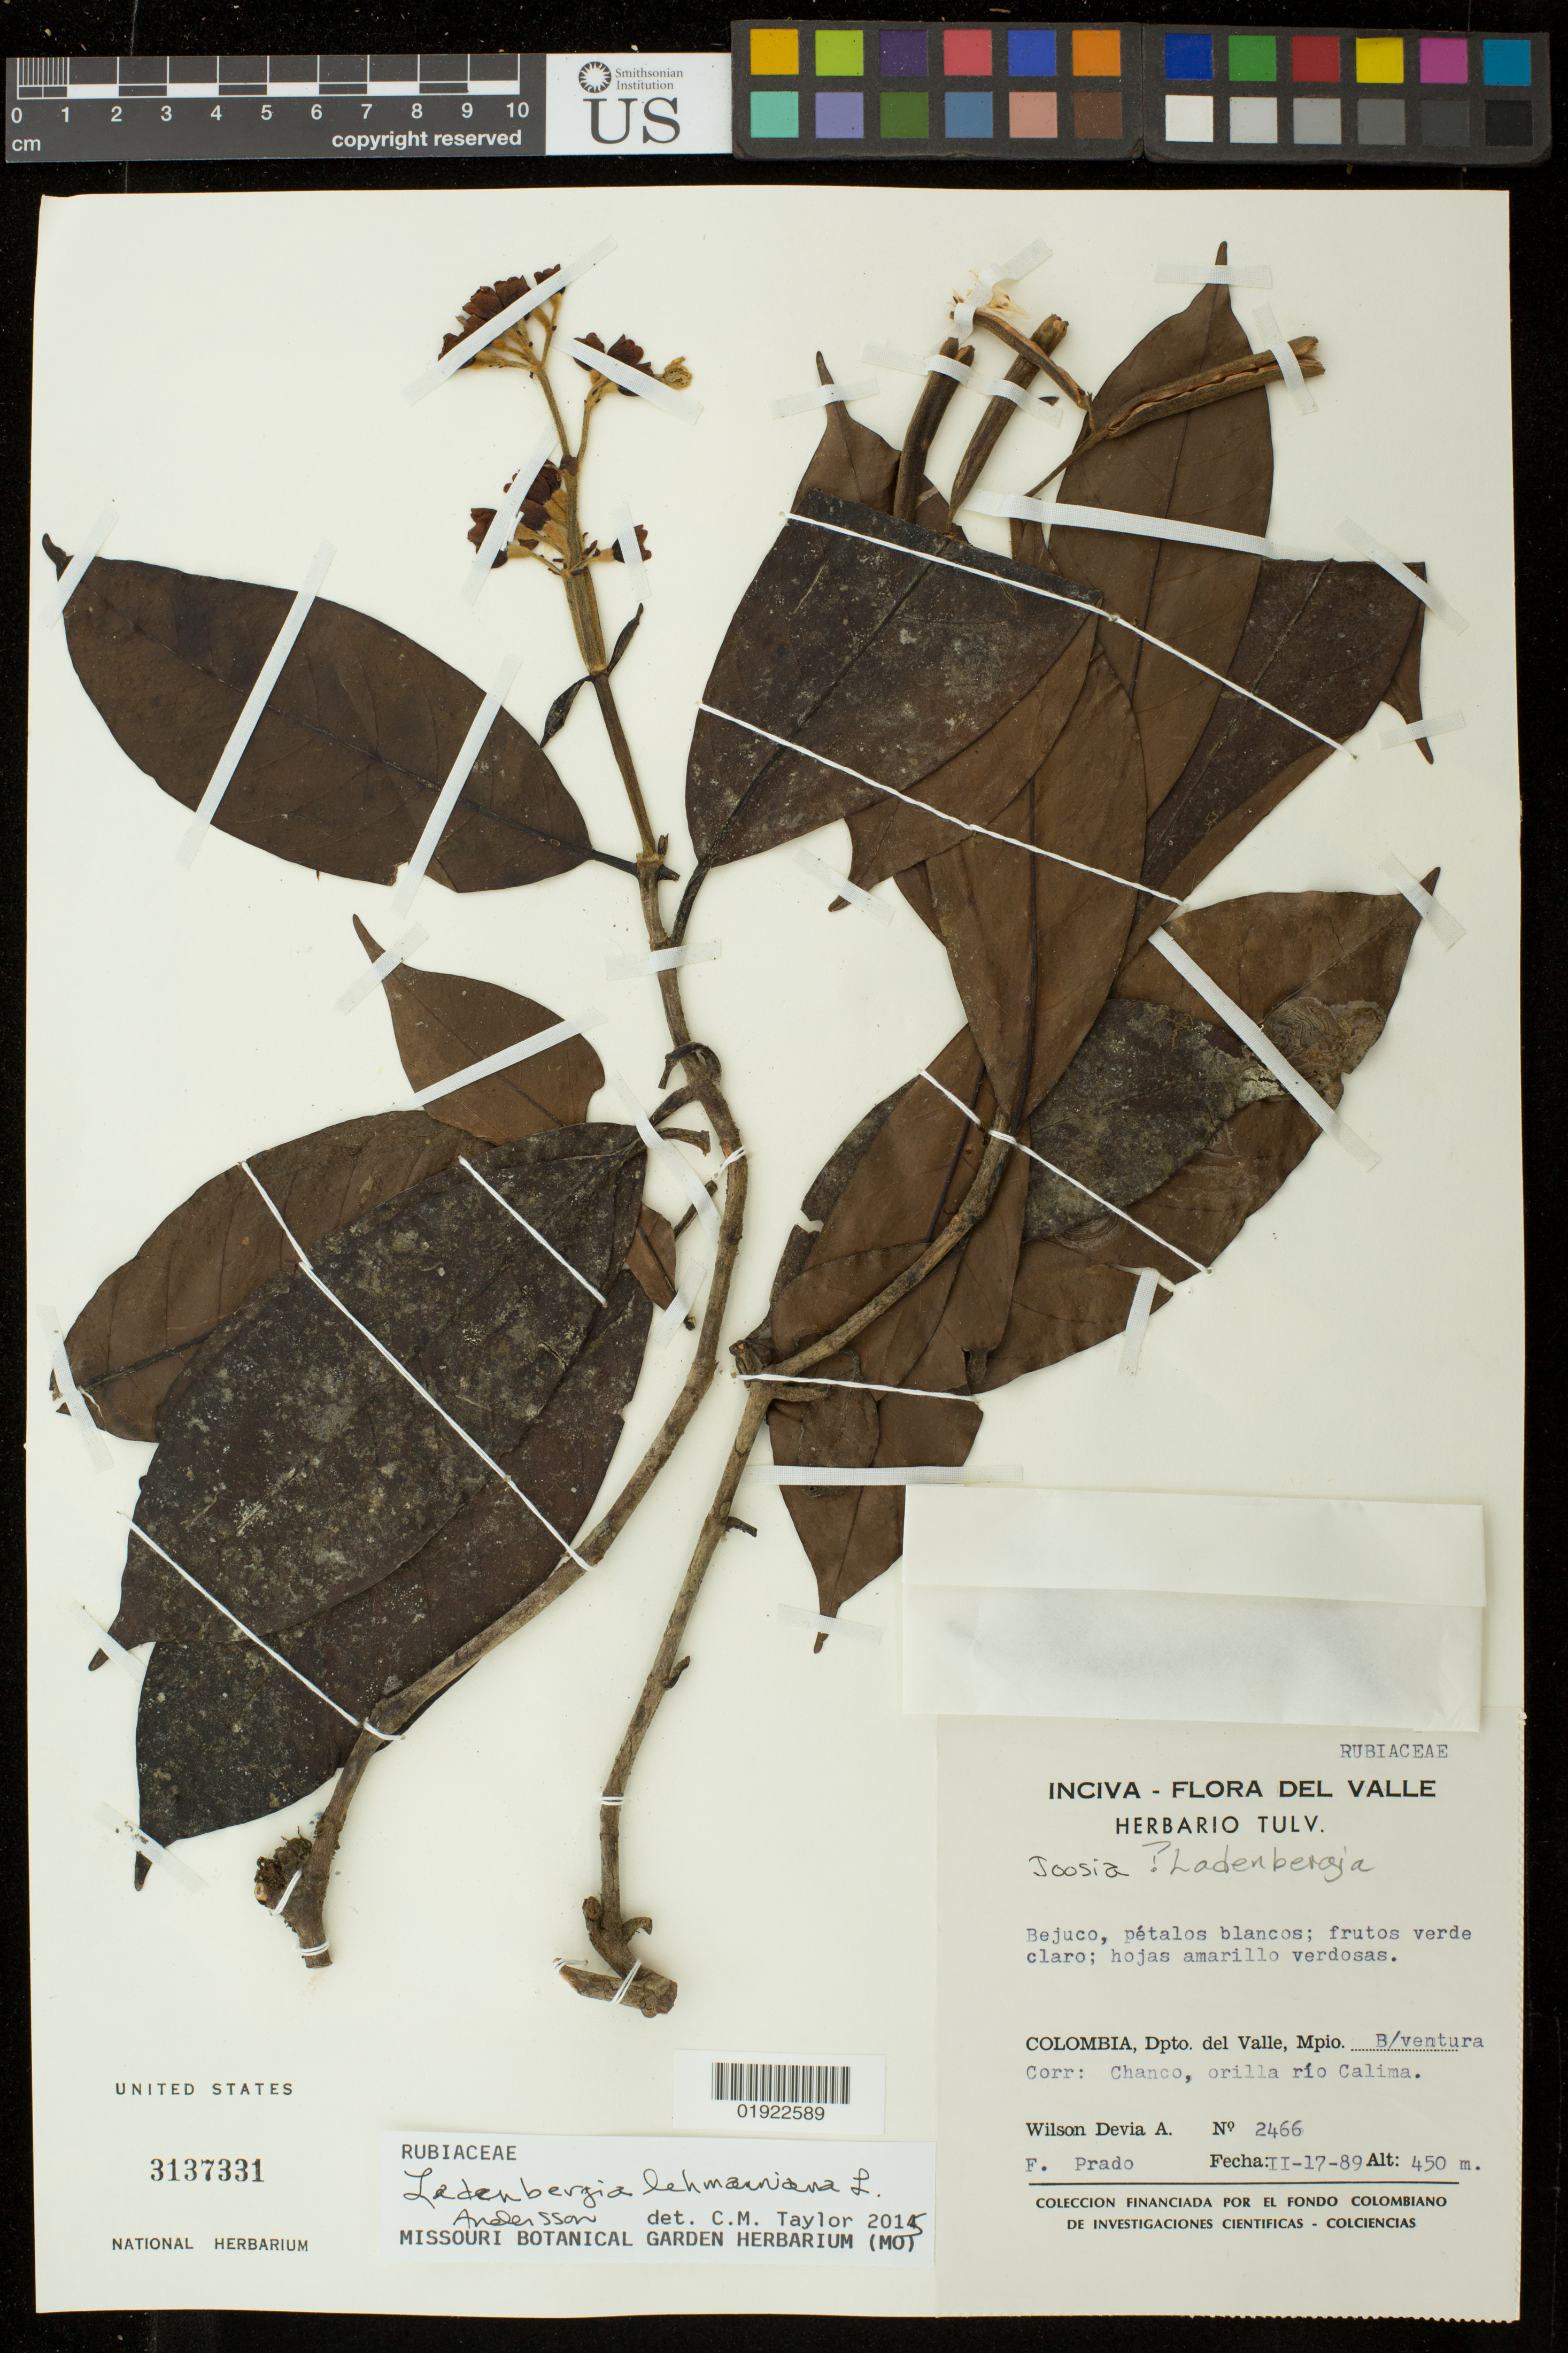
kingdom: Plantae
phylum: Tracheophyta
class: Magnoliopsida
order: Gentianales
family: Rubiaceae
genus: Ladenbergia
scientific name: Ladenbergia lehmanniana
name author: L. Andersson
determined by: Taylor, Charlotte M.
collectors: W. Devia A. & F. Prado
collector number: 2466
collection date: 1989-02-17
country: Colombia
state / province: Valle del Cauca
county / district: Calima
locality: Dpto. del Valle, Mpio. B/ventura. Corr: Chanco, orilla rio Calima.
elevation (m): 450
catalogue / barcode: US 3137331